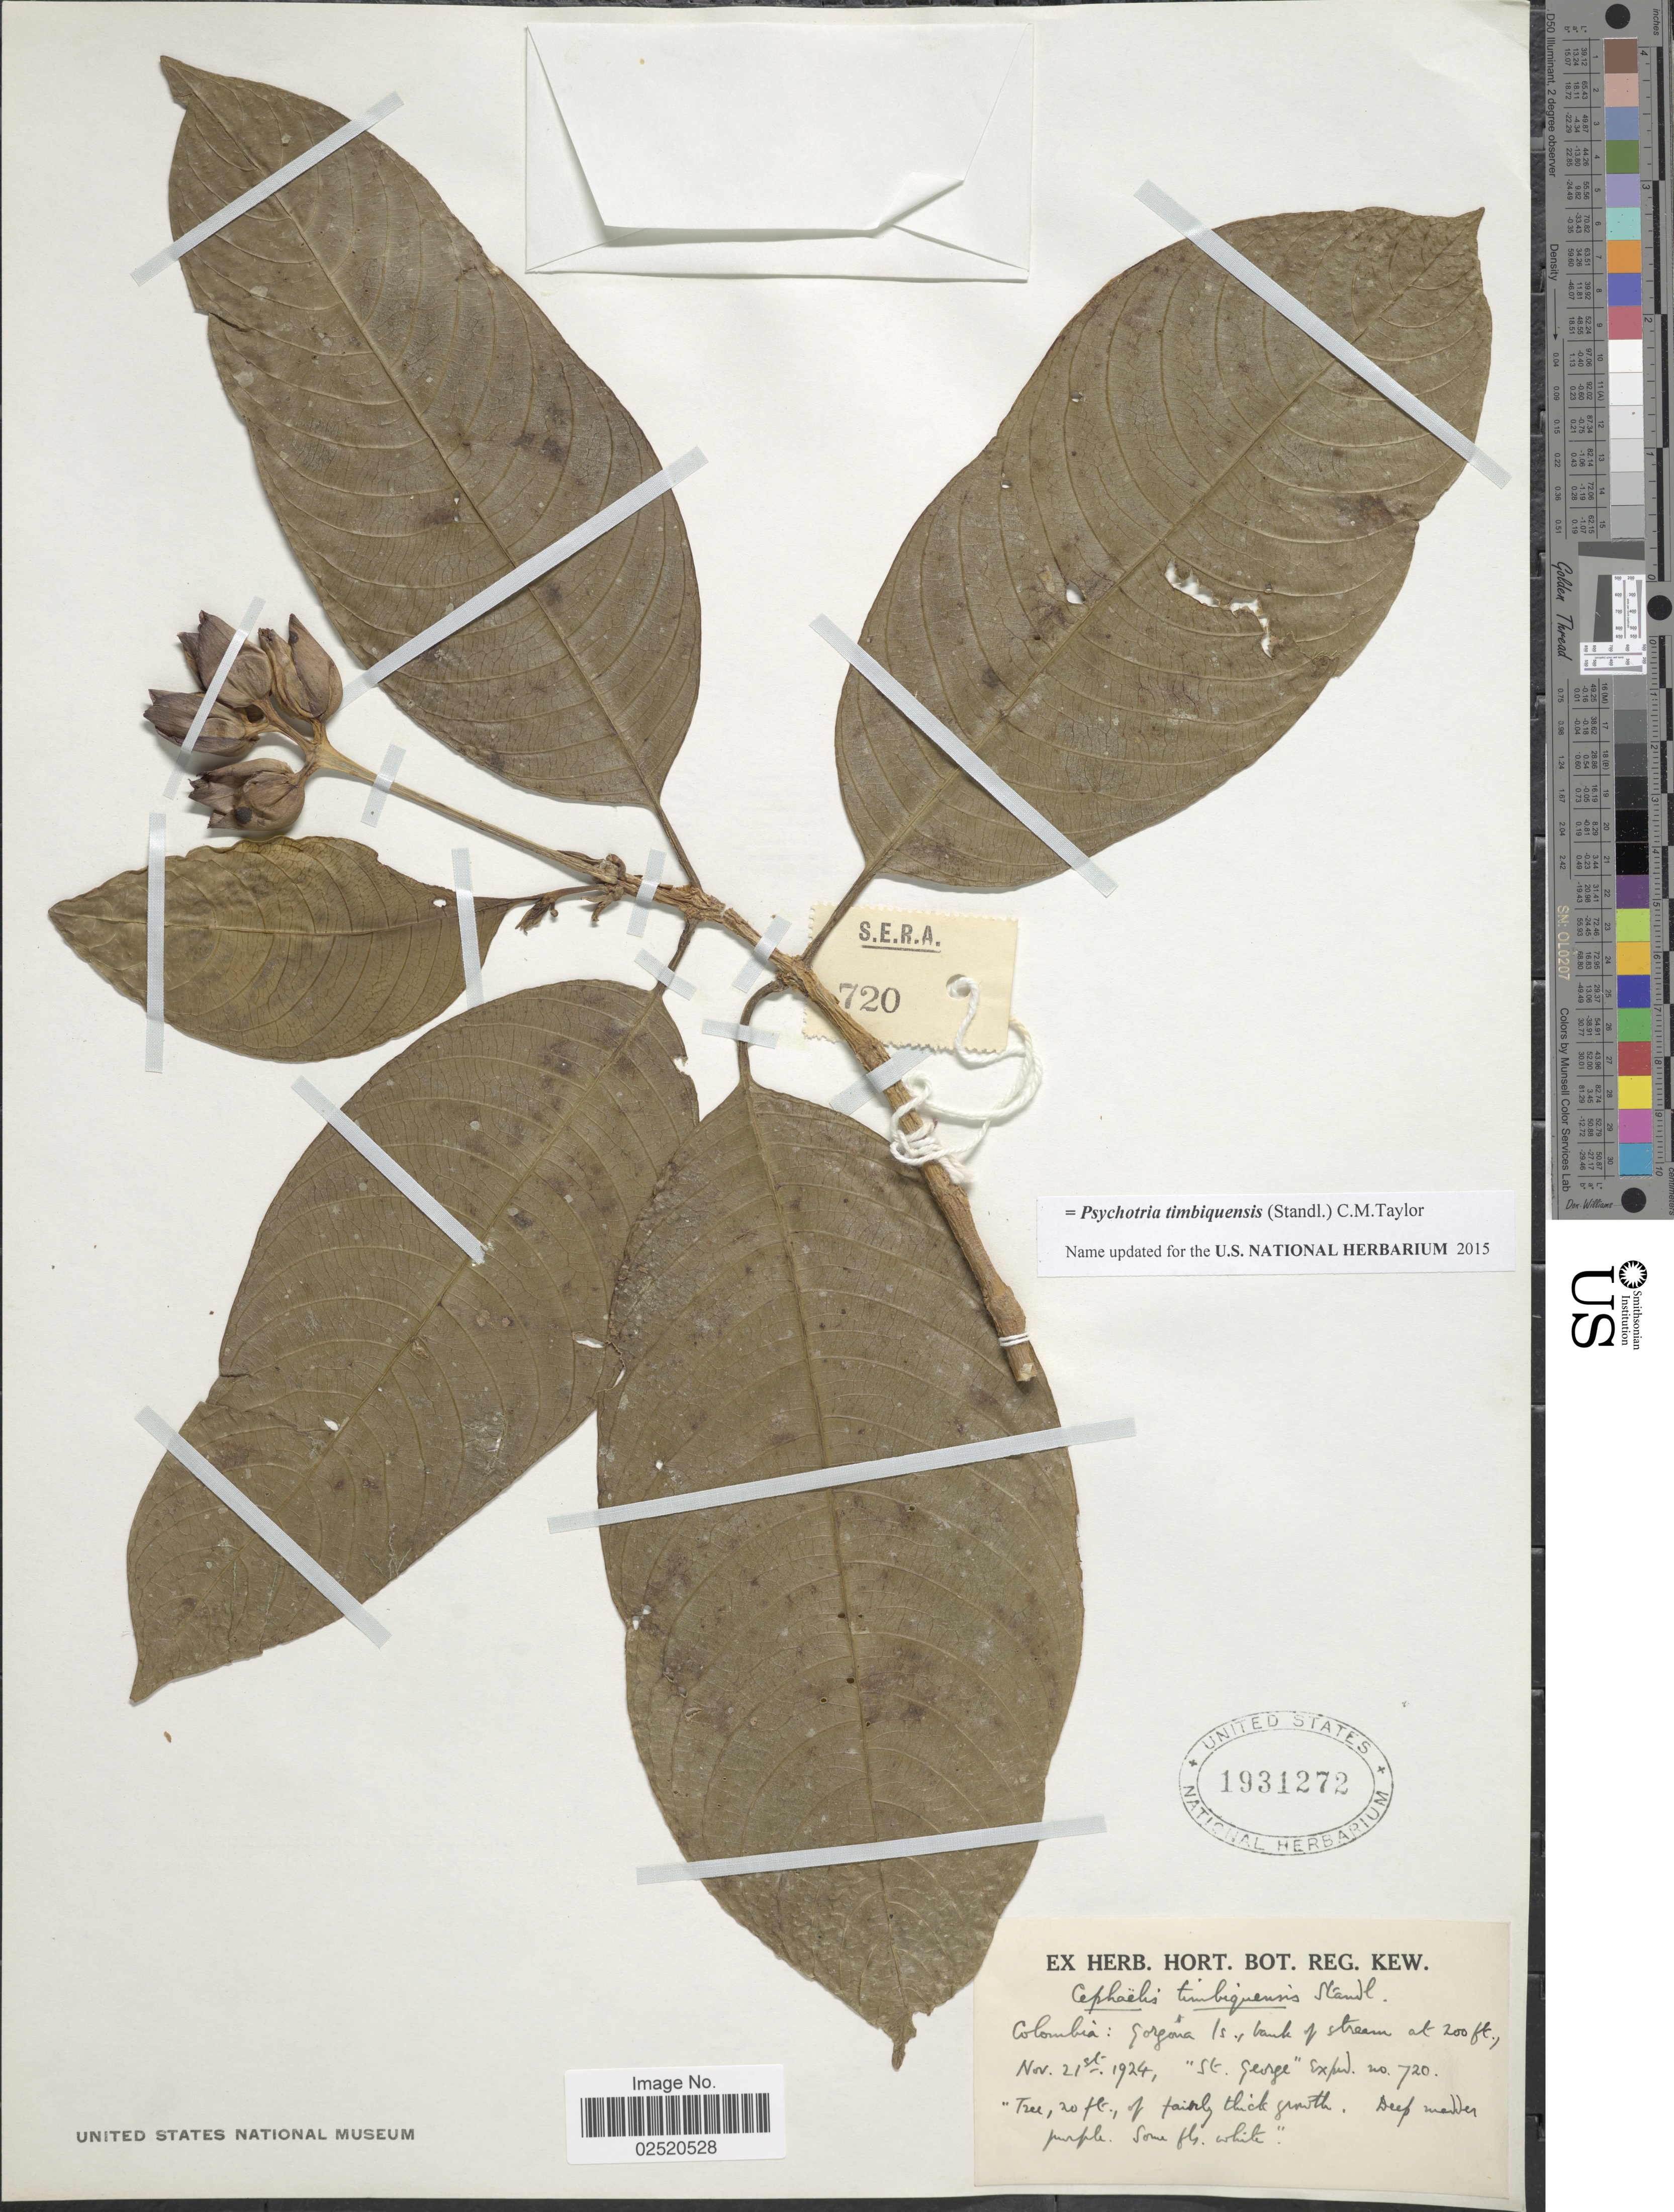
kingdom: Plantae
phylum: Tracheophyta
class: Magnoliopsida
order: Gentianales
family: Rubiaceae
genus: Psychotria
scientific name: Psychotria timbiquensis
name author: (Standl.) C.M. Taylor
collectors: St. George Exped.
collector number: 720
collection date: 1924-11-21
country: Colombia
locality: Gorgona Is.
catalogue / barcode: US 1931272